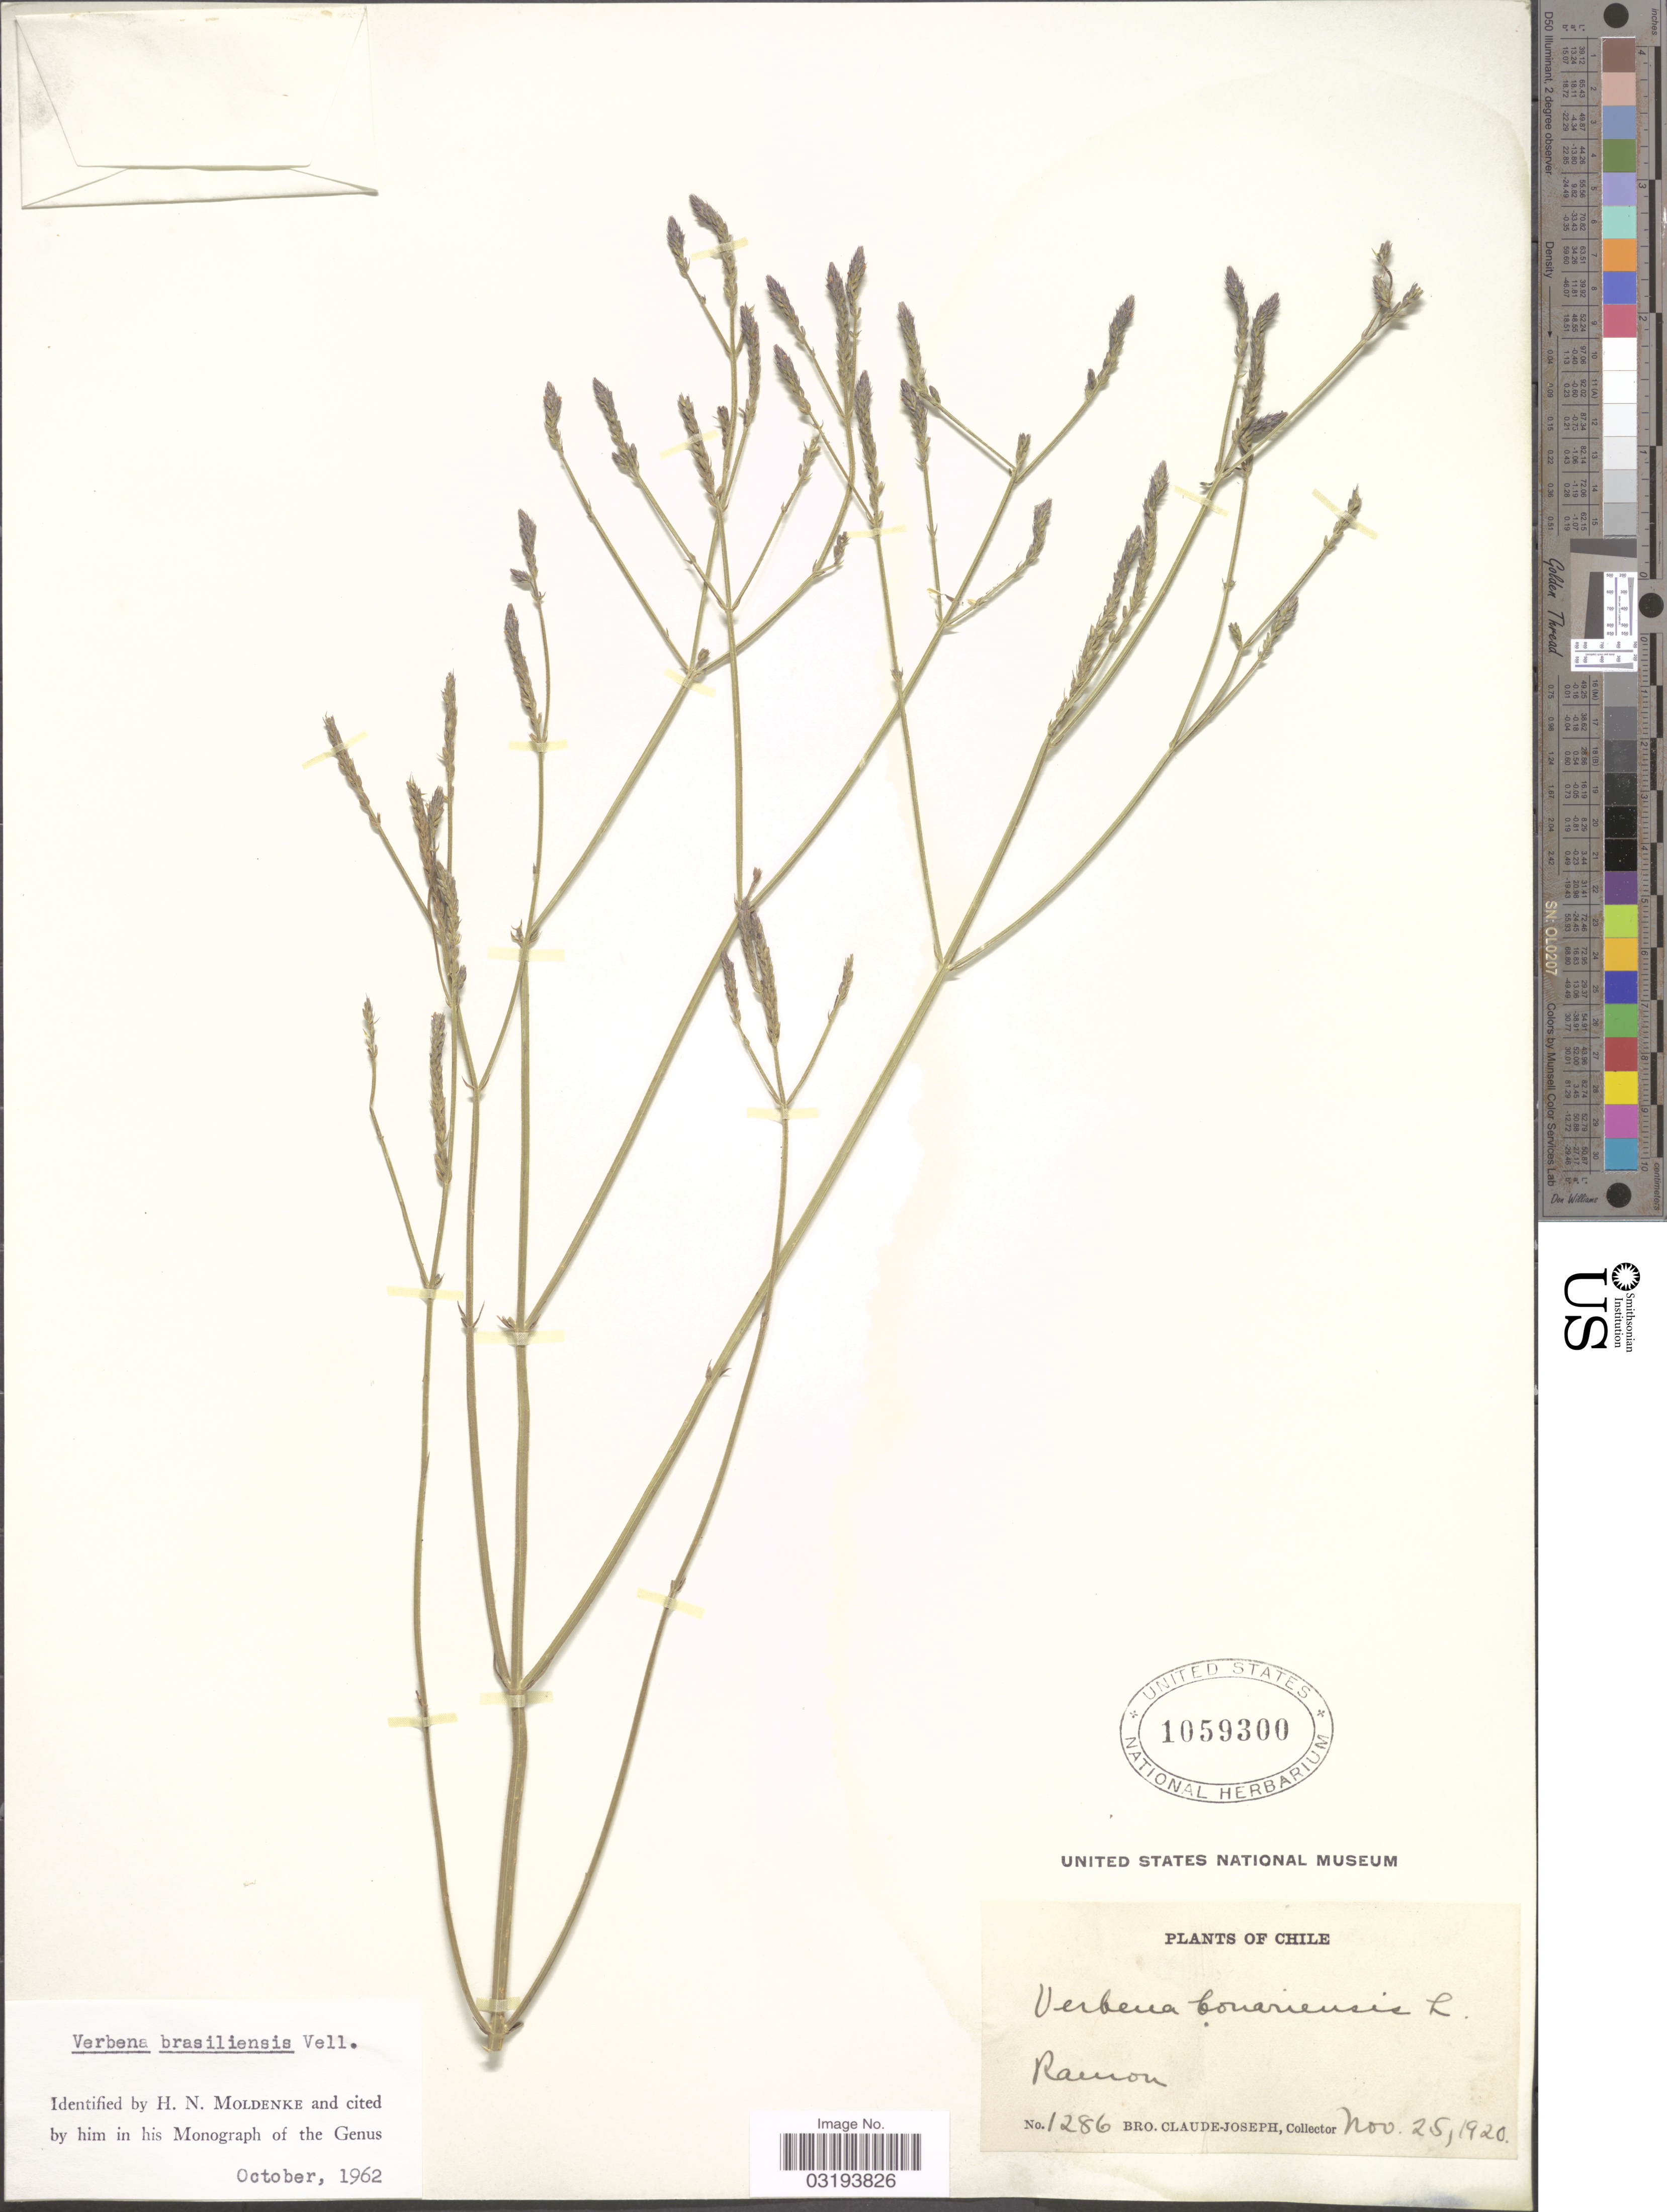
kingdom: Plantae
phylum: Tracheophyta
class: Magnoliopsida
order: Lamiales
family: Verbenaceae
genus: Verbena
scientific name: Verbena litoralis var. brevibracteata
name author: (Kuntze) N. O'Leary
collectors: Bro. Claude-Joseph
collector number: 1286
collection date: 1920-11-25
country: Chile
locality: Ramon.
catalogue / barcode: US 1059300